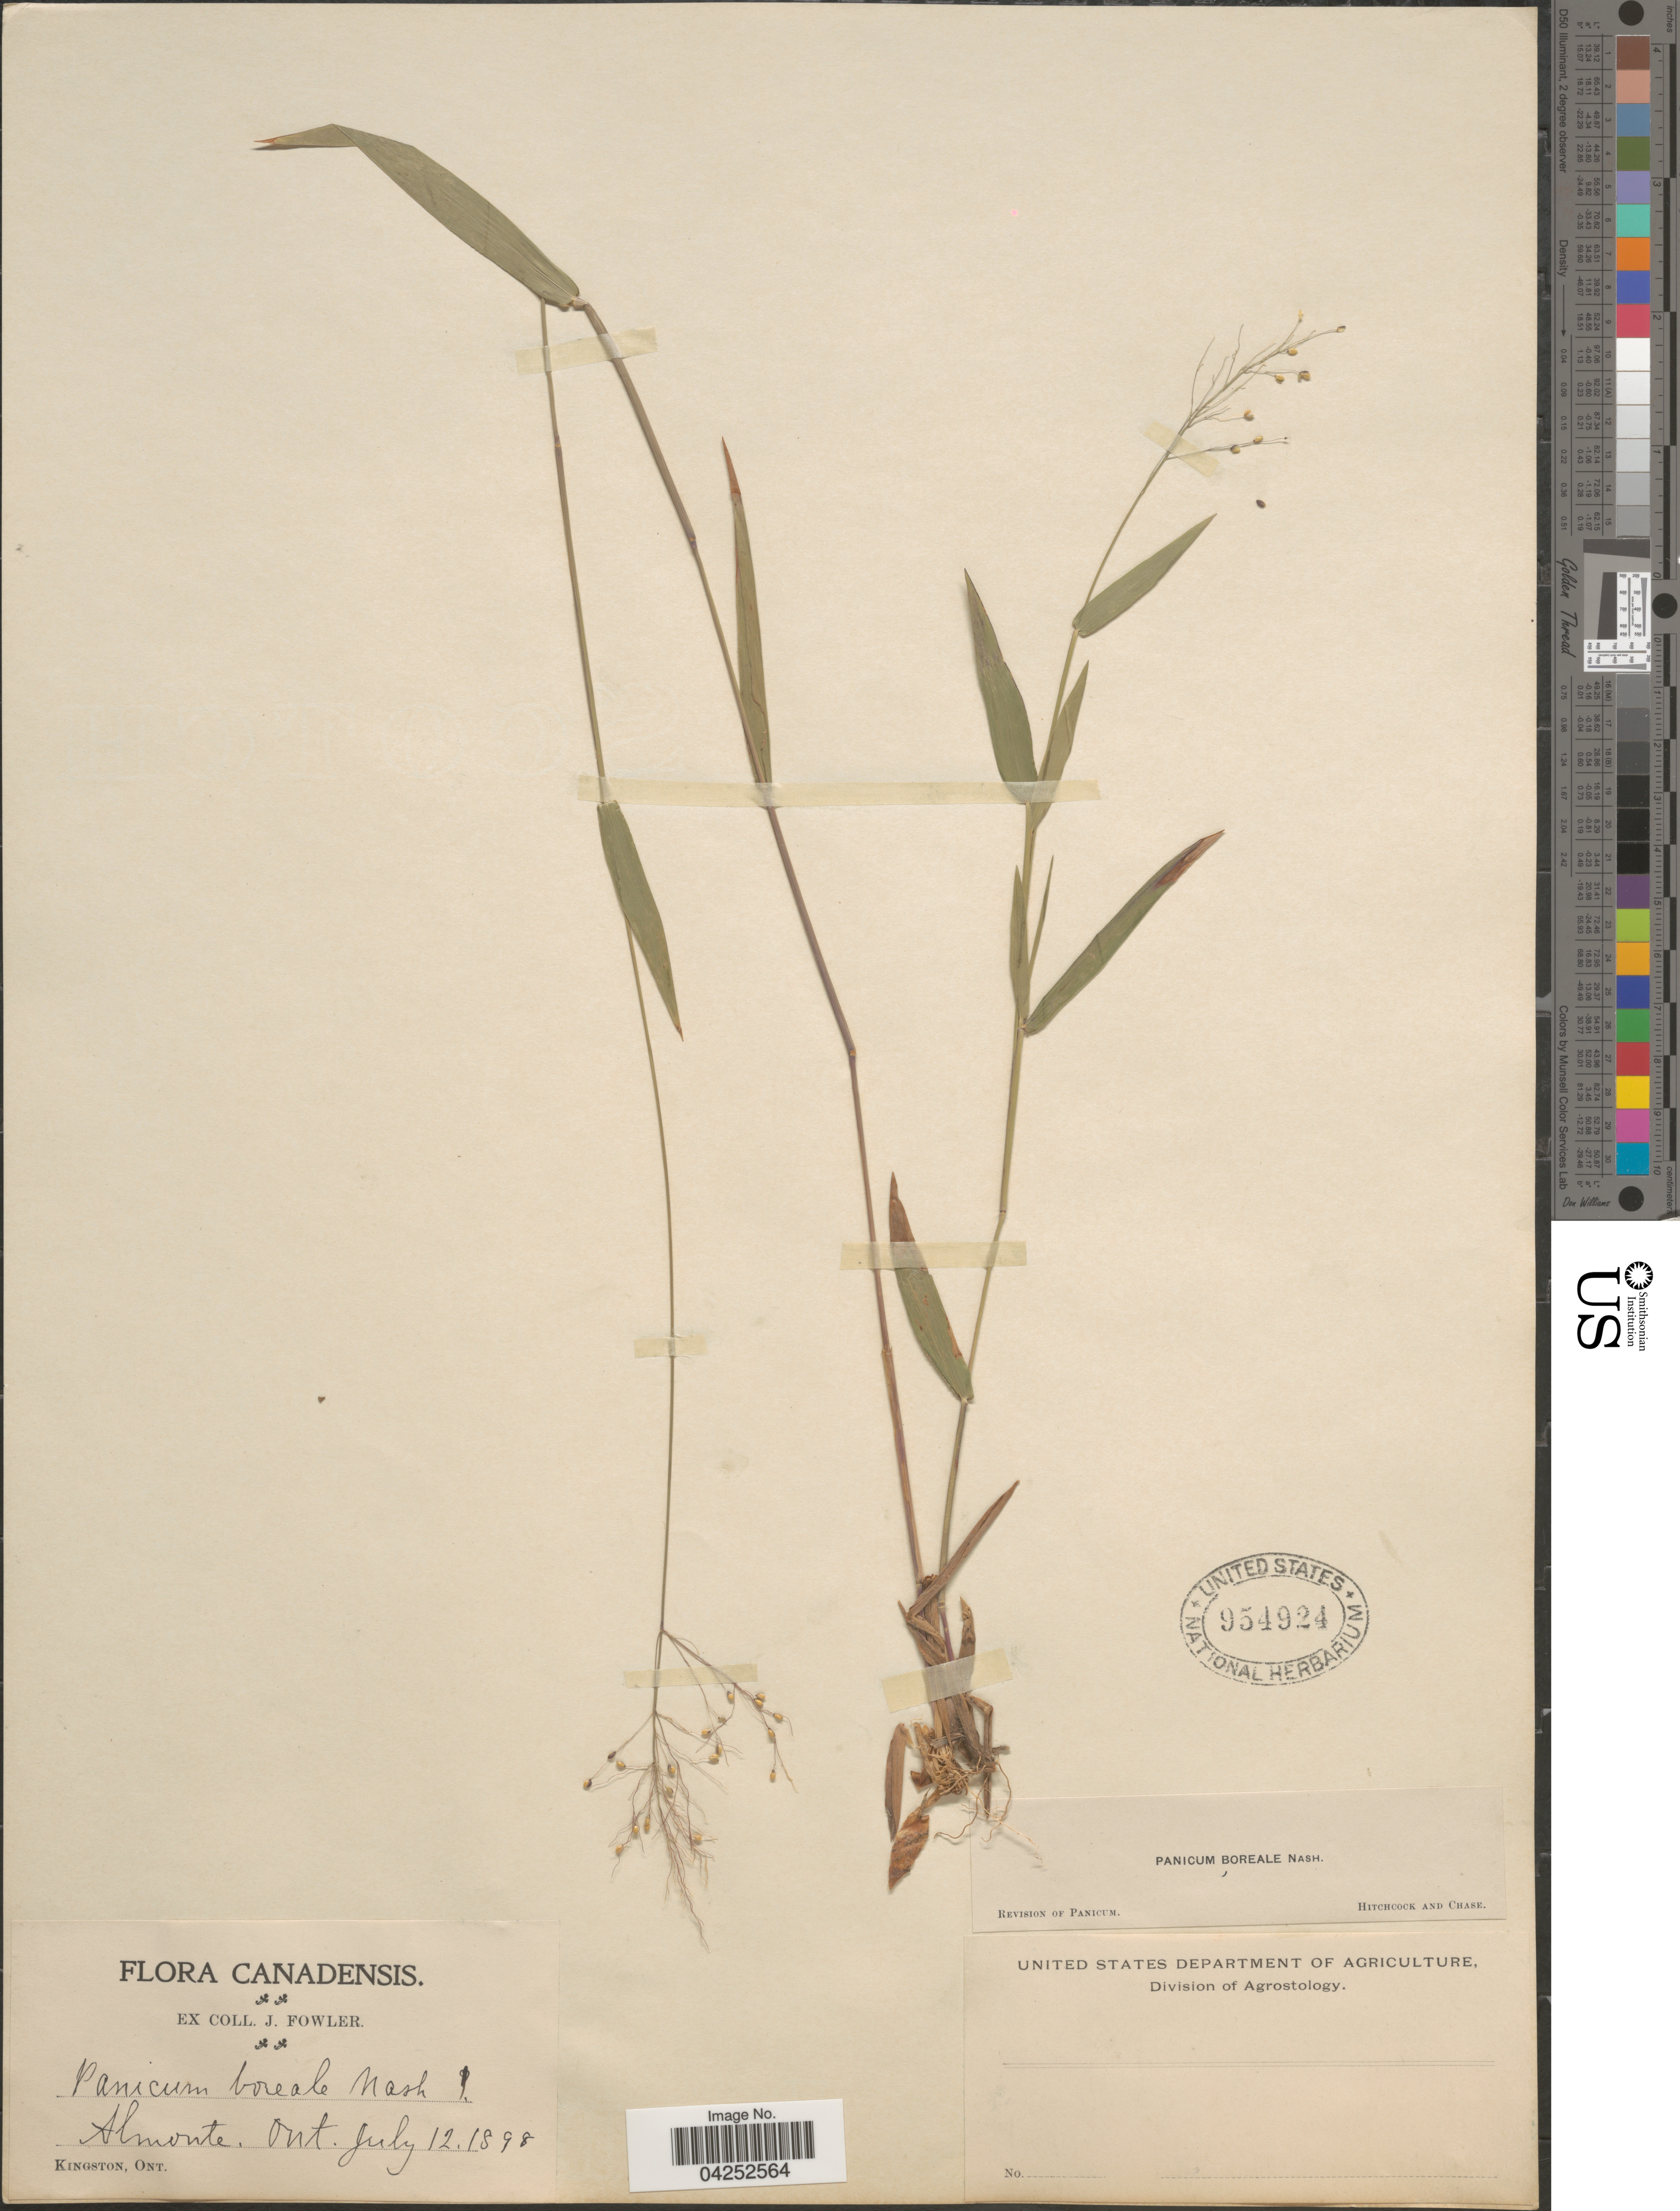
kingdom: Plantae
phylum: Tracheophyta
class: Liliopsida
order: Poales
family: Poaceae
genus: Dichanthelium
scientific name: Dichanthelium boreale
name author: (Nash) Freckmann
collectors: J. Fowler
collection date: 1898-07-12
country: Canada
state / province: Ontario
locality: Almonte.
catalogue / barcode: US 954924